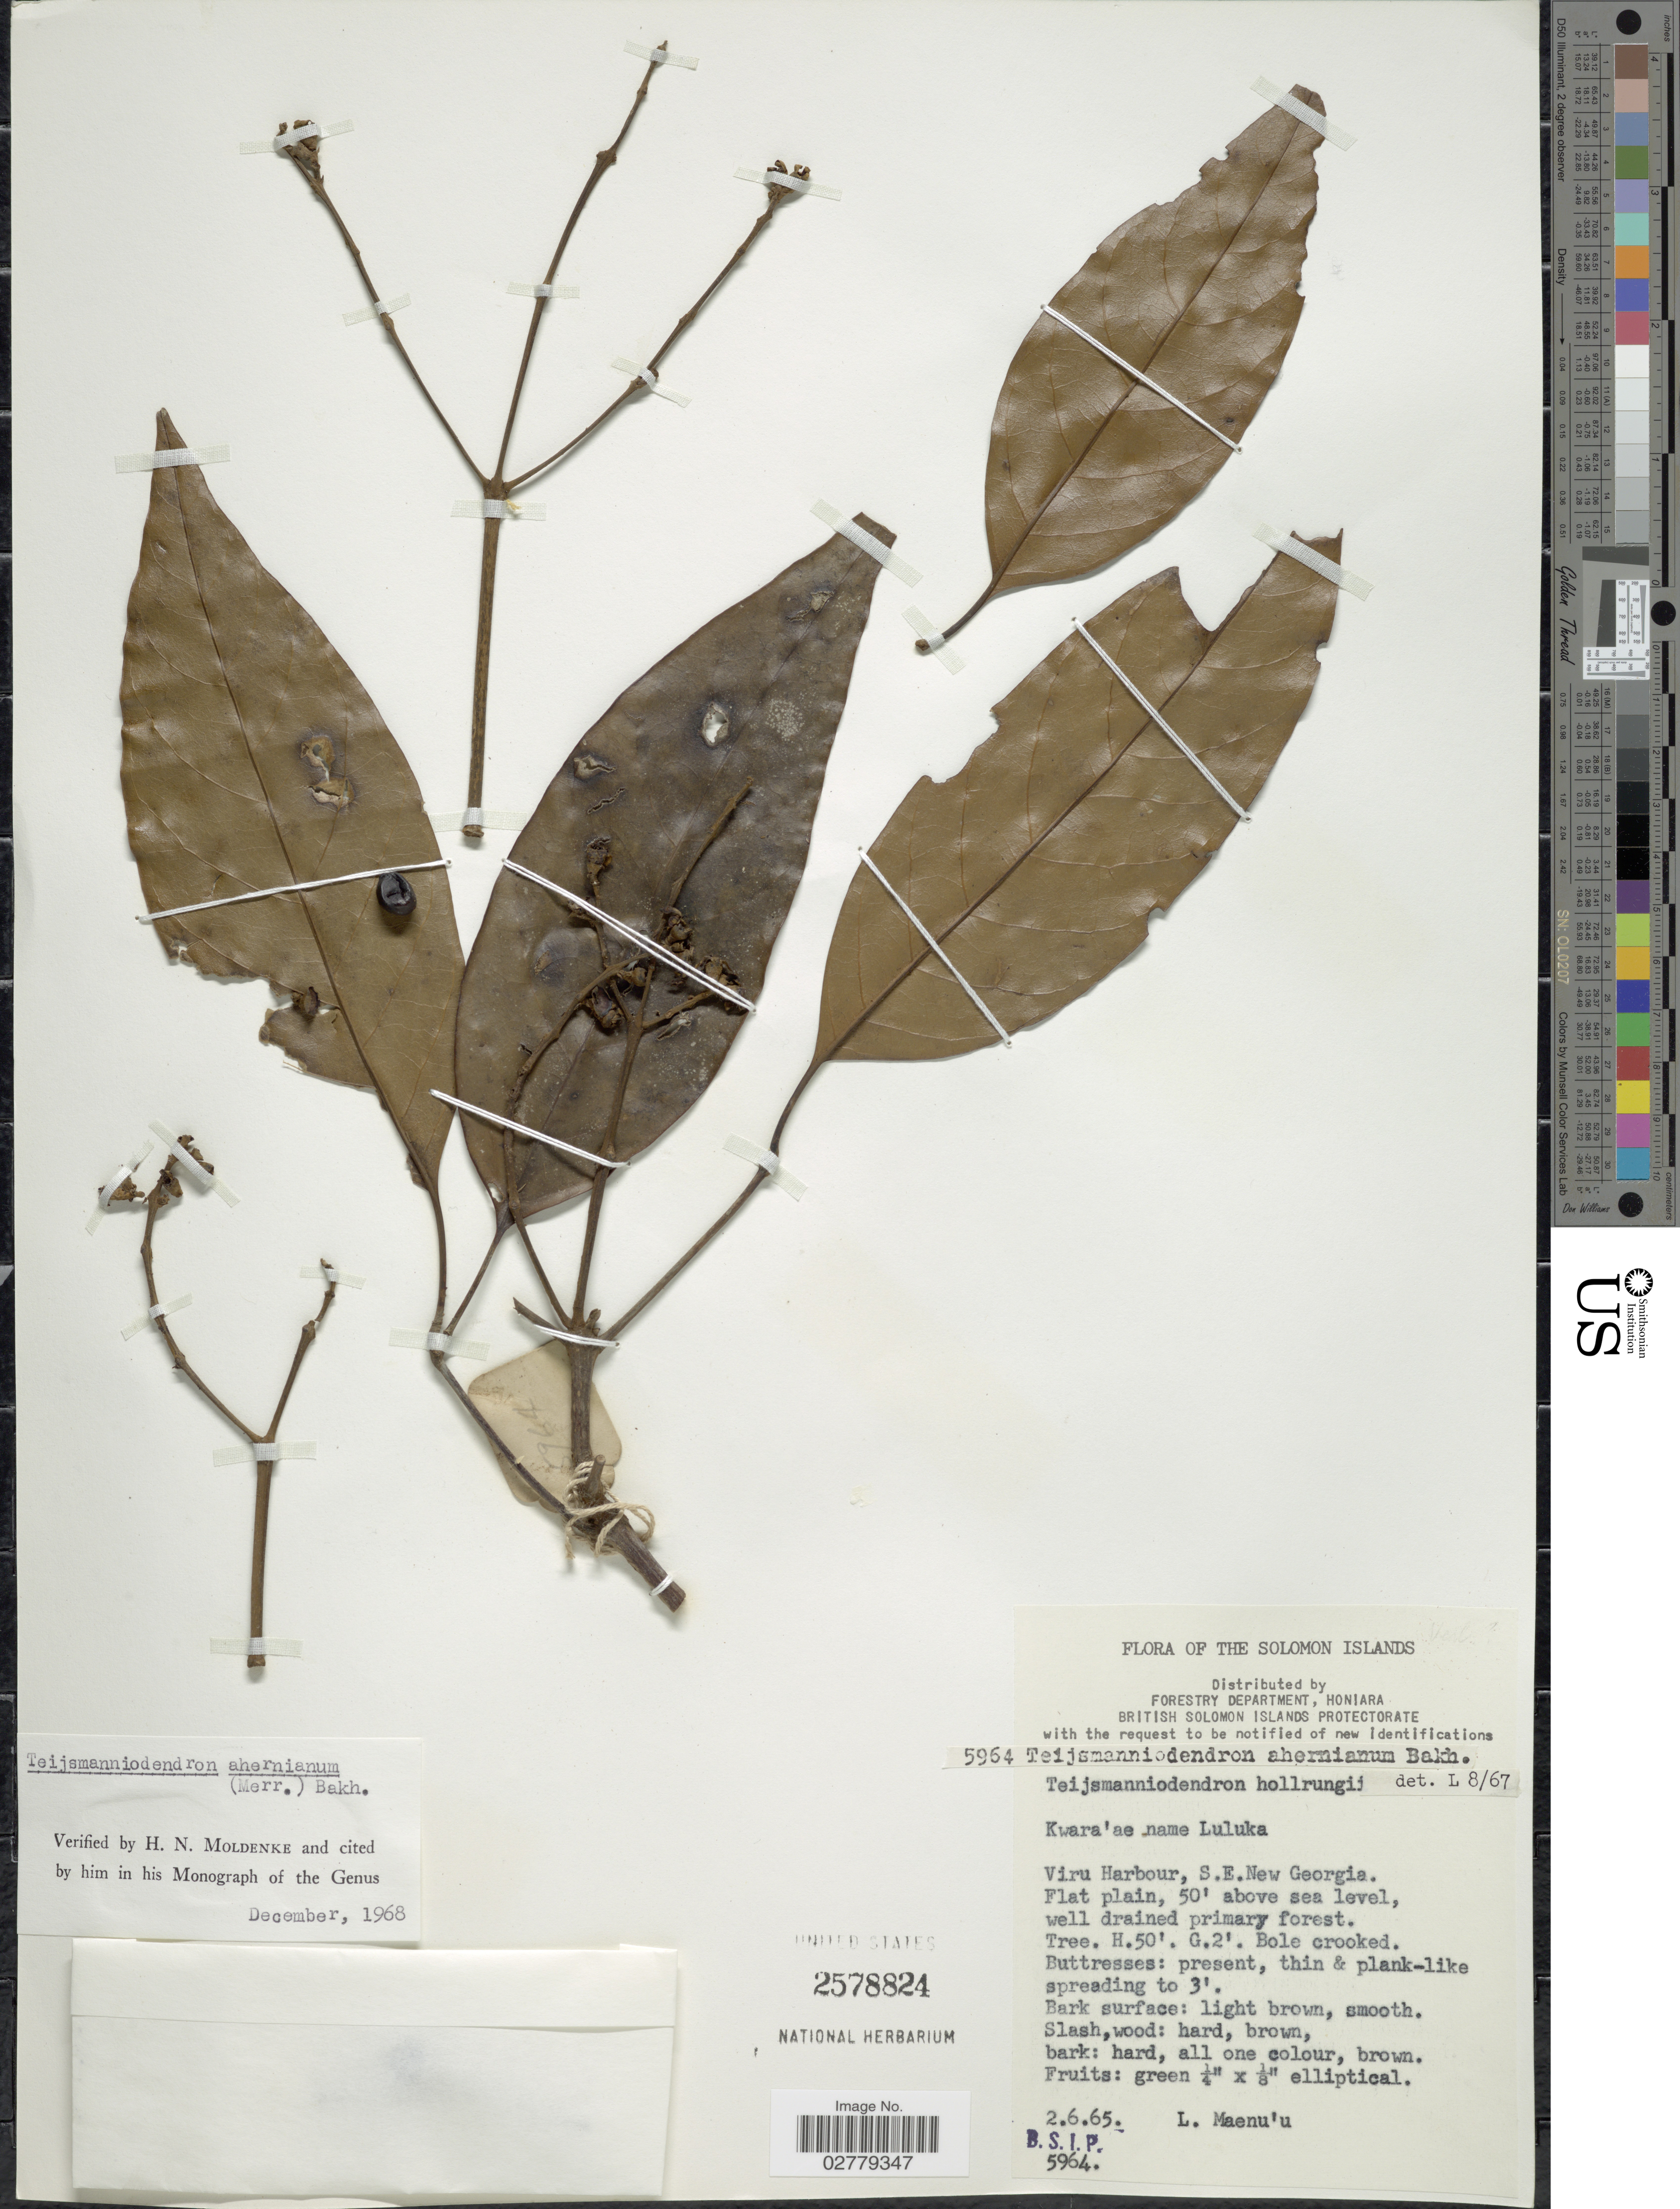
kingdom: Plantae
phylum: Tracheophyta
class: Magnoliopsida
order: Lamiales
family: Lamiaceae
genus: Teijsmanniodendron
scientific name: Teijsmanniodendron ahernianum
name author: (Merr.) Bakh.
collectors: L. Maenu'u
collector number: B.S.I.P.5964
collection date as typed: Transcribed d/m/y: 2/6/65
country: Solomon Islands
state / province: Solomon Islands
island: New Georgia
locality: Viru Harbour, S.E. New Georgia.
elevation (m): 15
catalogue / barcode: US 2578824